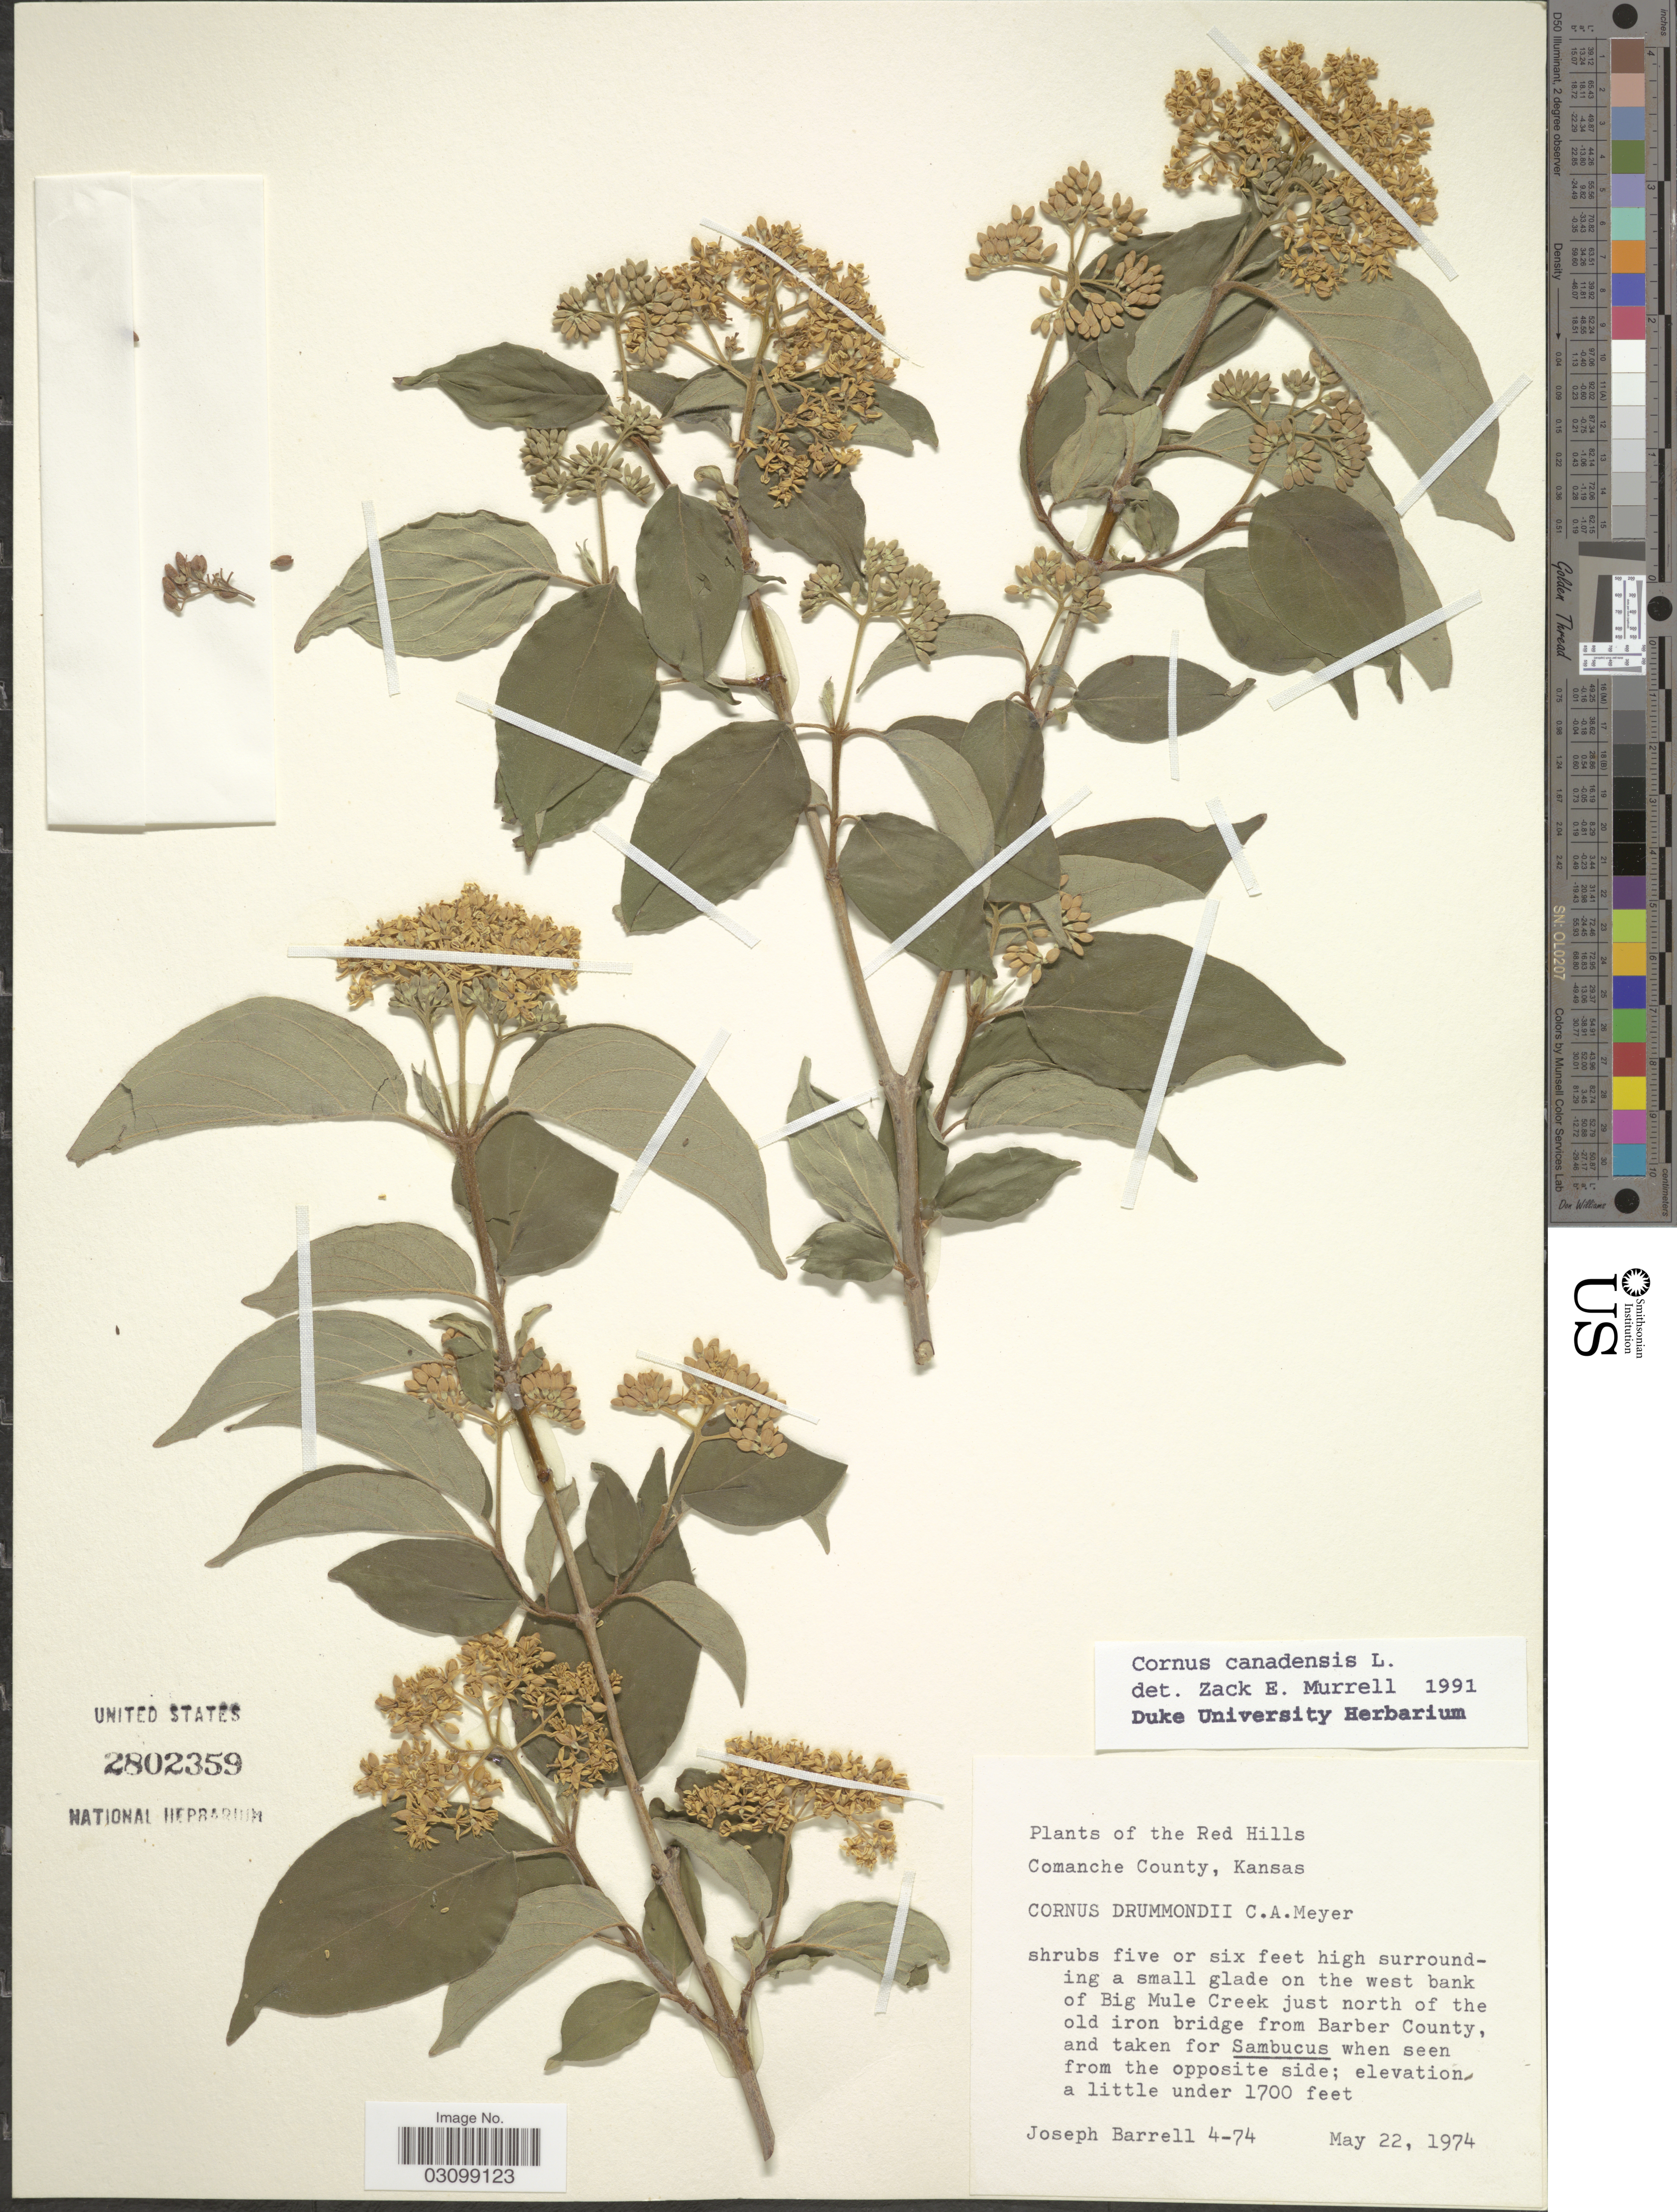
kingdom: Plantae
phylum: Tracheophyta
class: Magnoliopsida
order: Cornales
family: Cornaceae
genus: Cornus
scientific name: Cornus canadensis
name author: L.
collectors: J. Barrell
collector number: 4-74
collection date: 1974-05-22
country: United States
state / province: Kansas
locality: Red Hills. Comanche County. On the west bank of Big Mule Creek just north of the old iron bridge from Barber County.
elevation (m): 518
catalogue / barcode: US 2802359